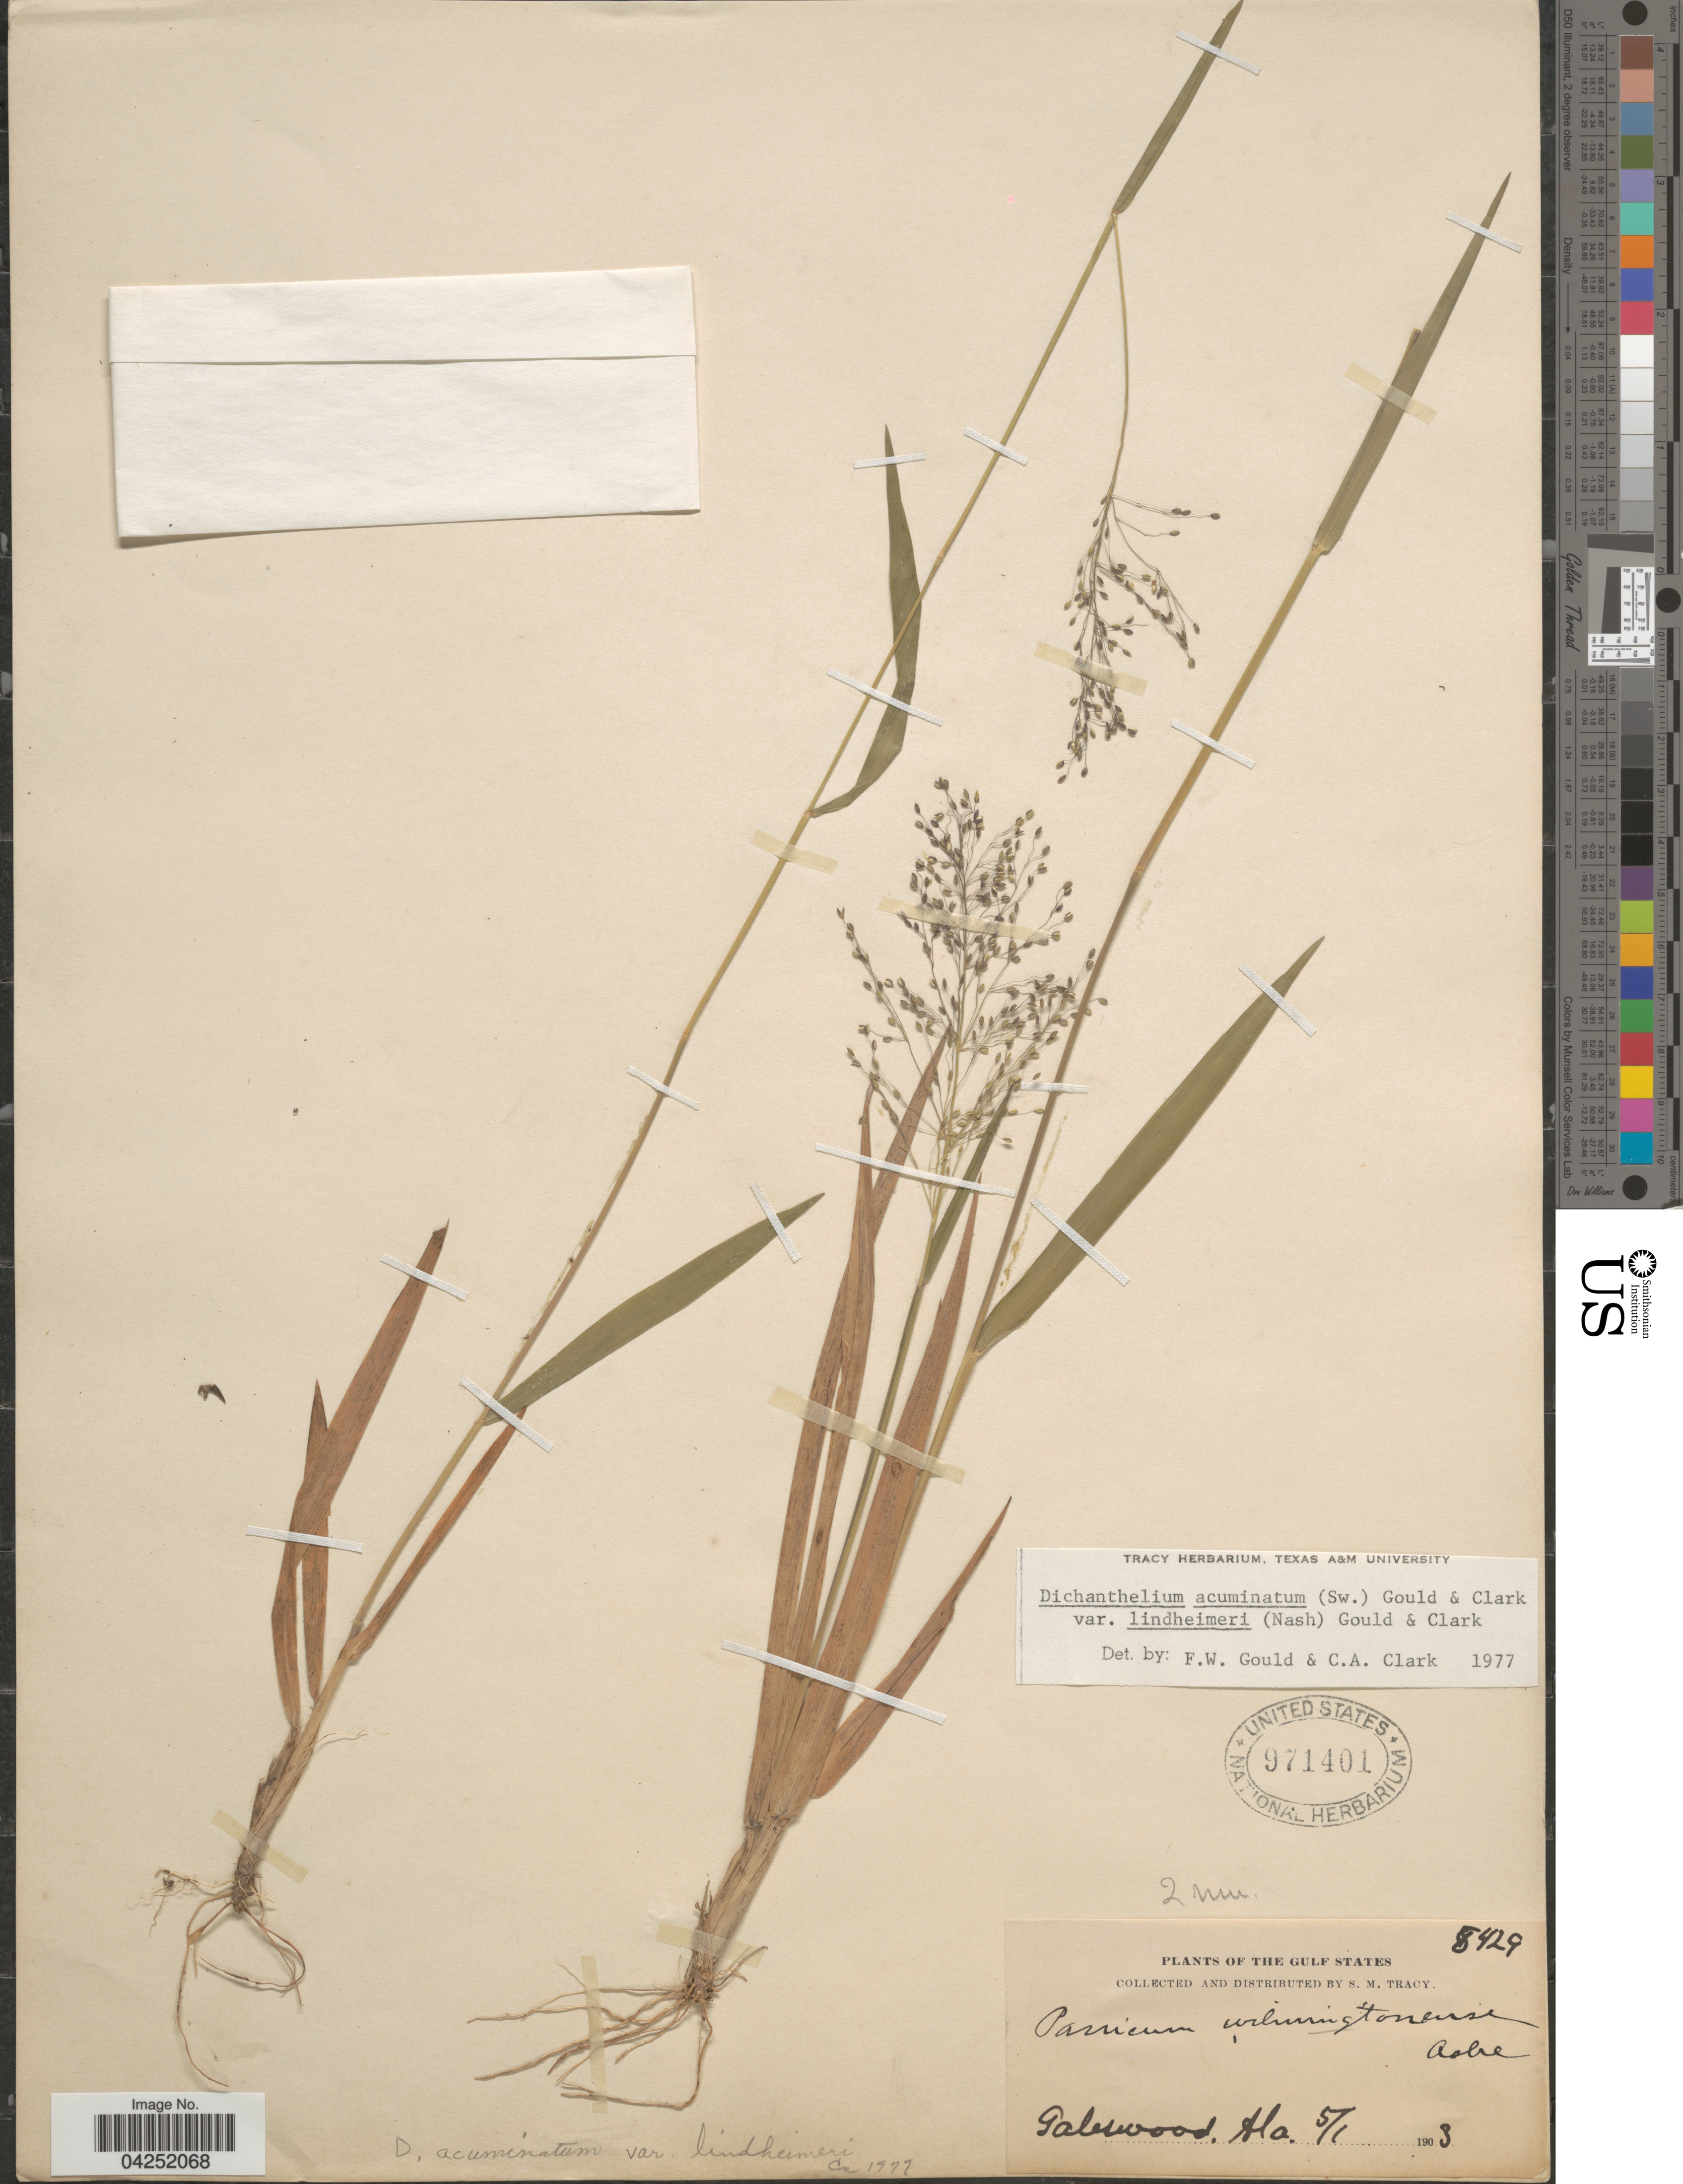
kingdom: Plantae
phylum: Tracheophyta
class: Liliopsida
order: Poales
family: Poaceae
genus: Dichanthelium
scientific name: Dichanthelium acuminatum var. lindheimeri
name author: (Nash) Gould & C.A. Clark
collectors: S. M. Tracy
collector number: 8429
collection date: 1903-05-01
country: United States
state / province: Alabama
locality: The Gulf States. Galeswood.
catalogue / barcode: US 971401